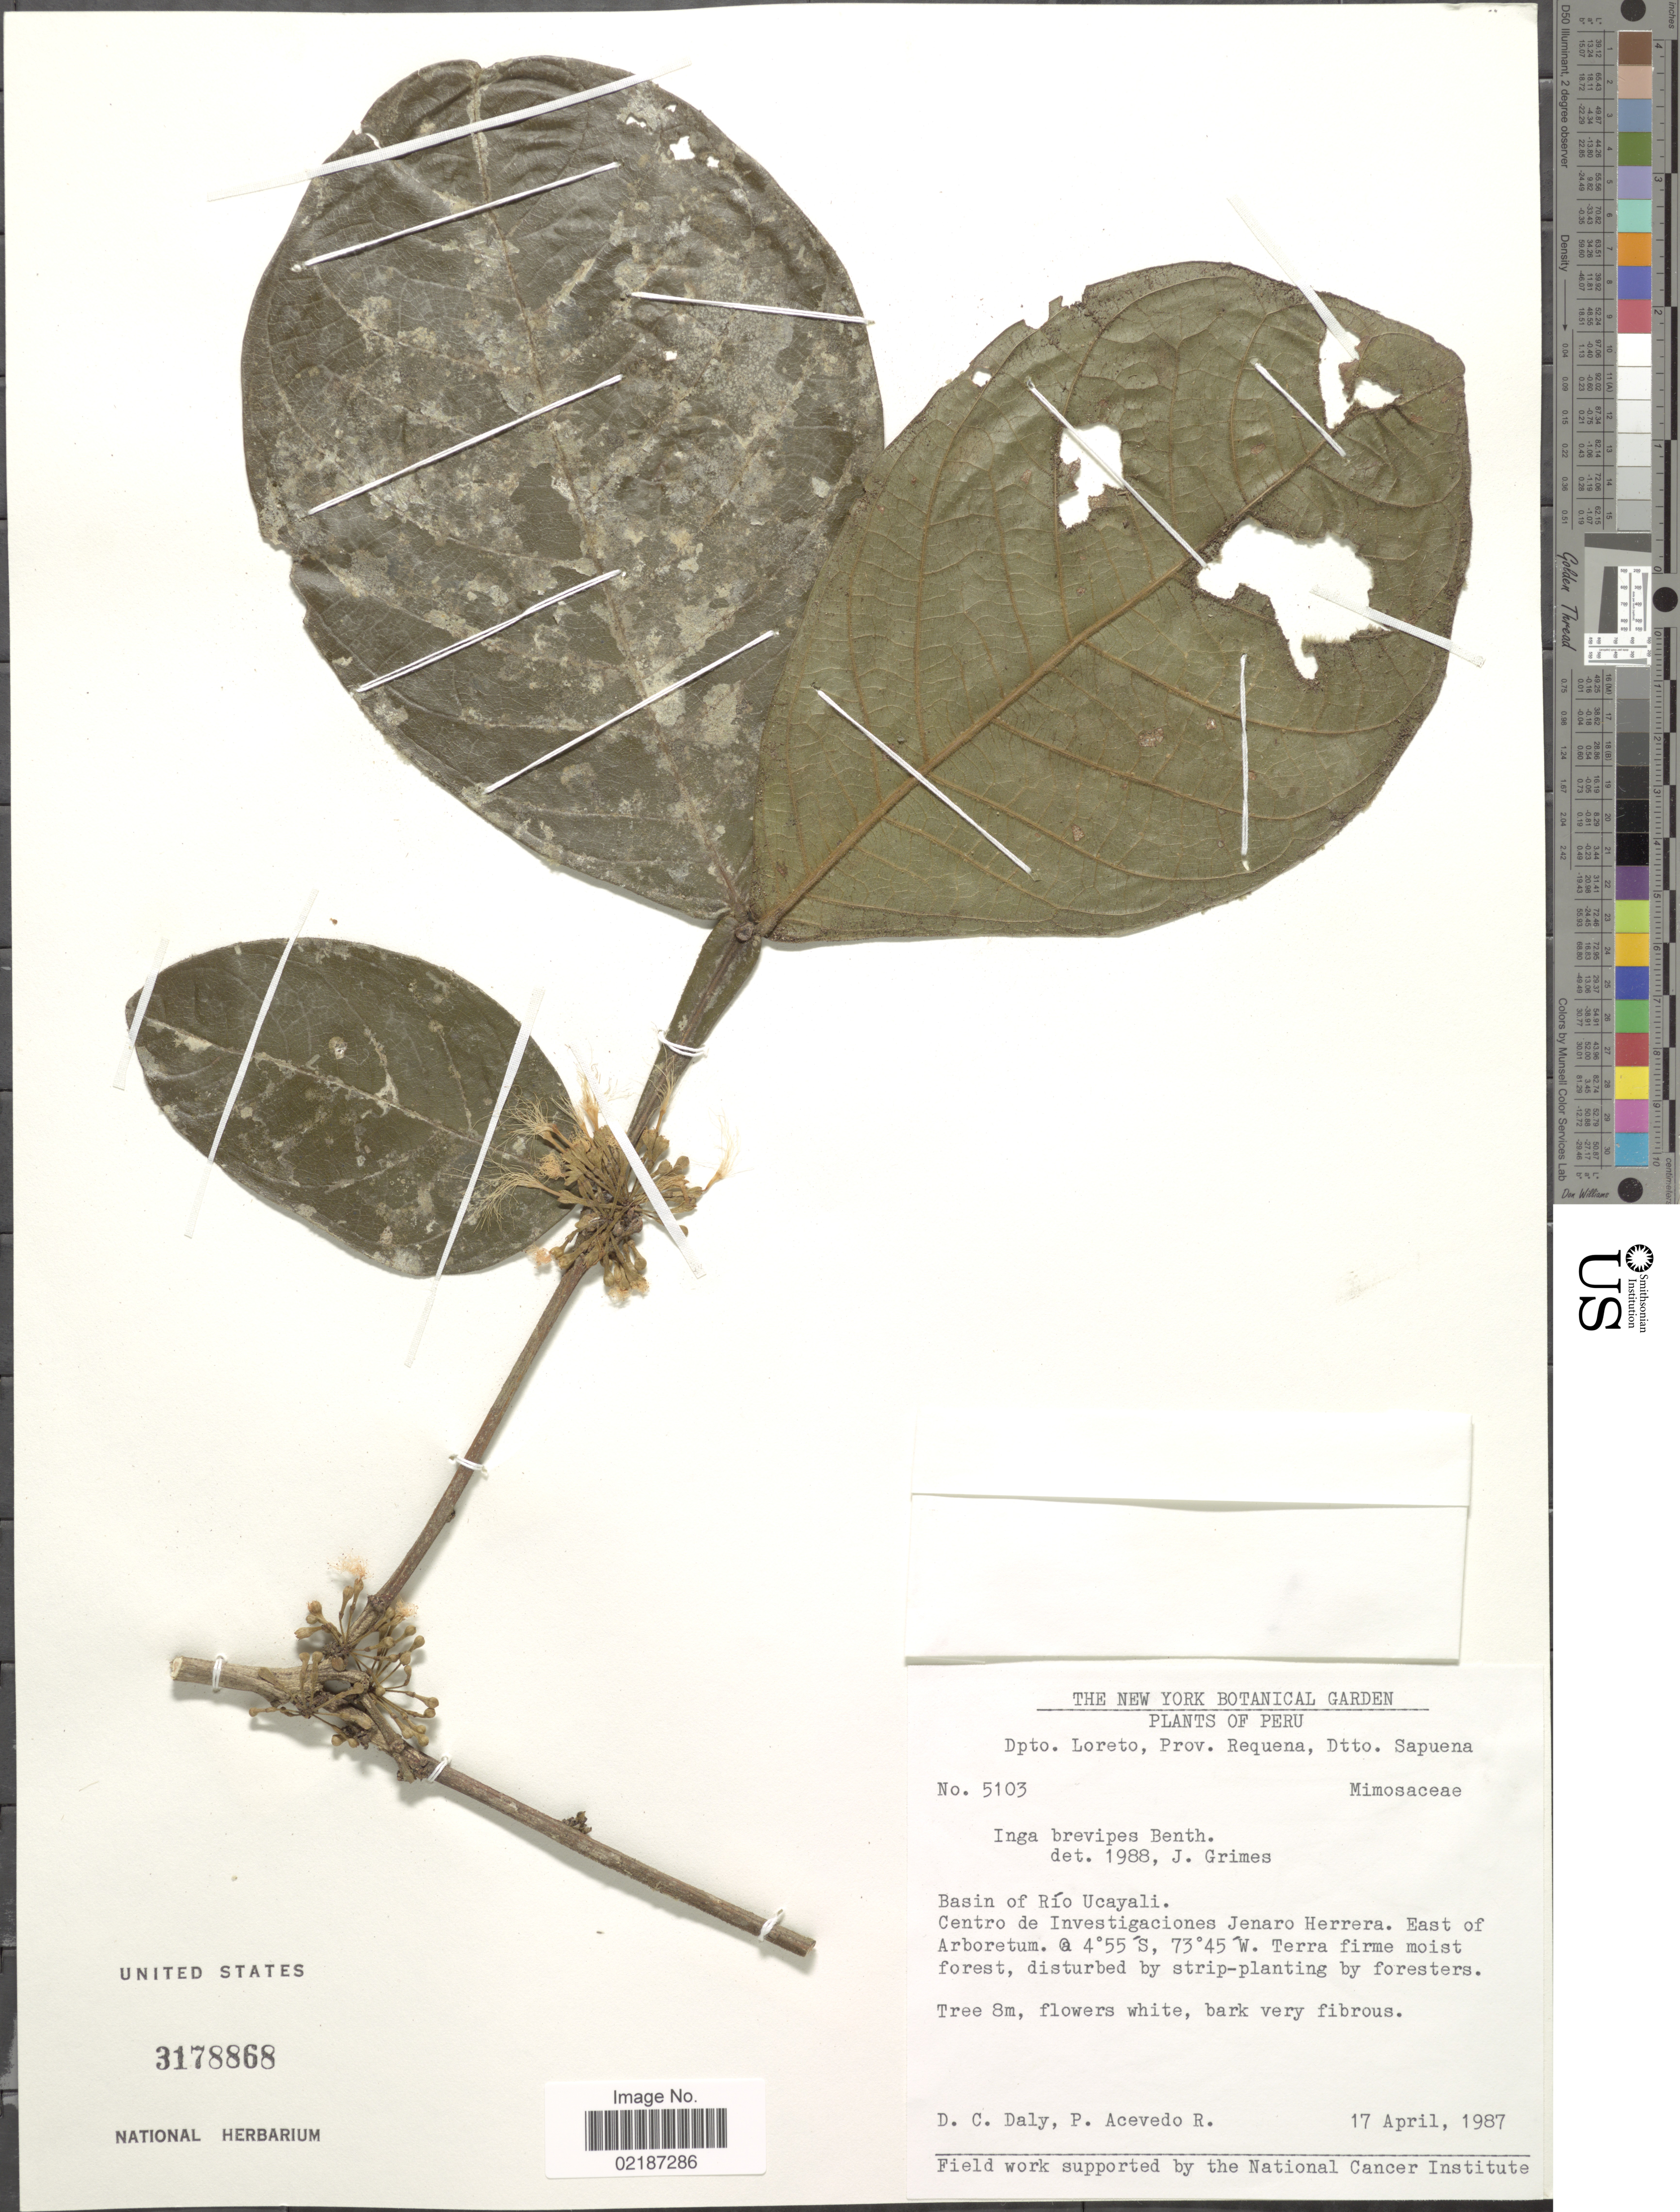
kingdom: Plantae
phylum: Tracheophyta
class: Magnoliopsida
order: Fabales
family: Fabaceae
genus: Inga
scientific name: Inga brevipes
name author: Benth.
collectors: D. C. Daly & P. Acevedo-Rodr.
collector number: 5103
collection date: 1987-04-17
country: Peru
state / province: Loreto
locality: Prov. Requena, Dtto. Sapuena, Basin of Río Ucayali, Centro de Investigaciones Jenaro Herrera, east of Arbore, Terra firme moist forest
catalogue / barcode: US 3178868